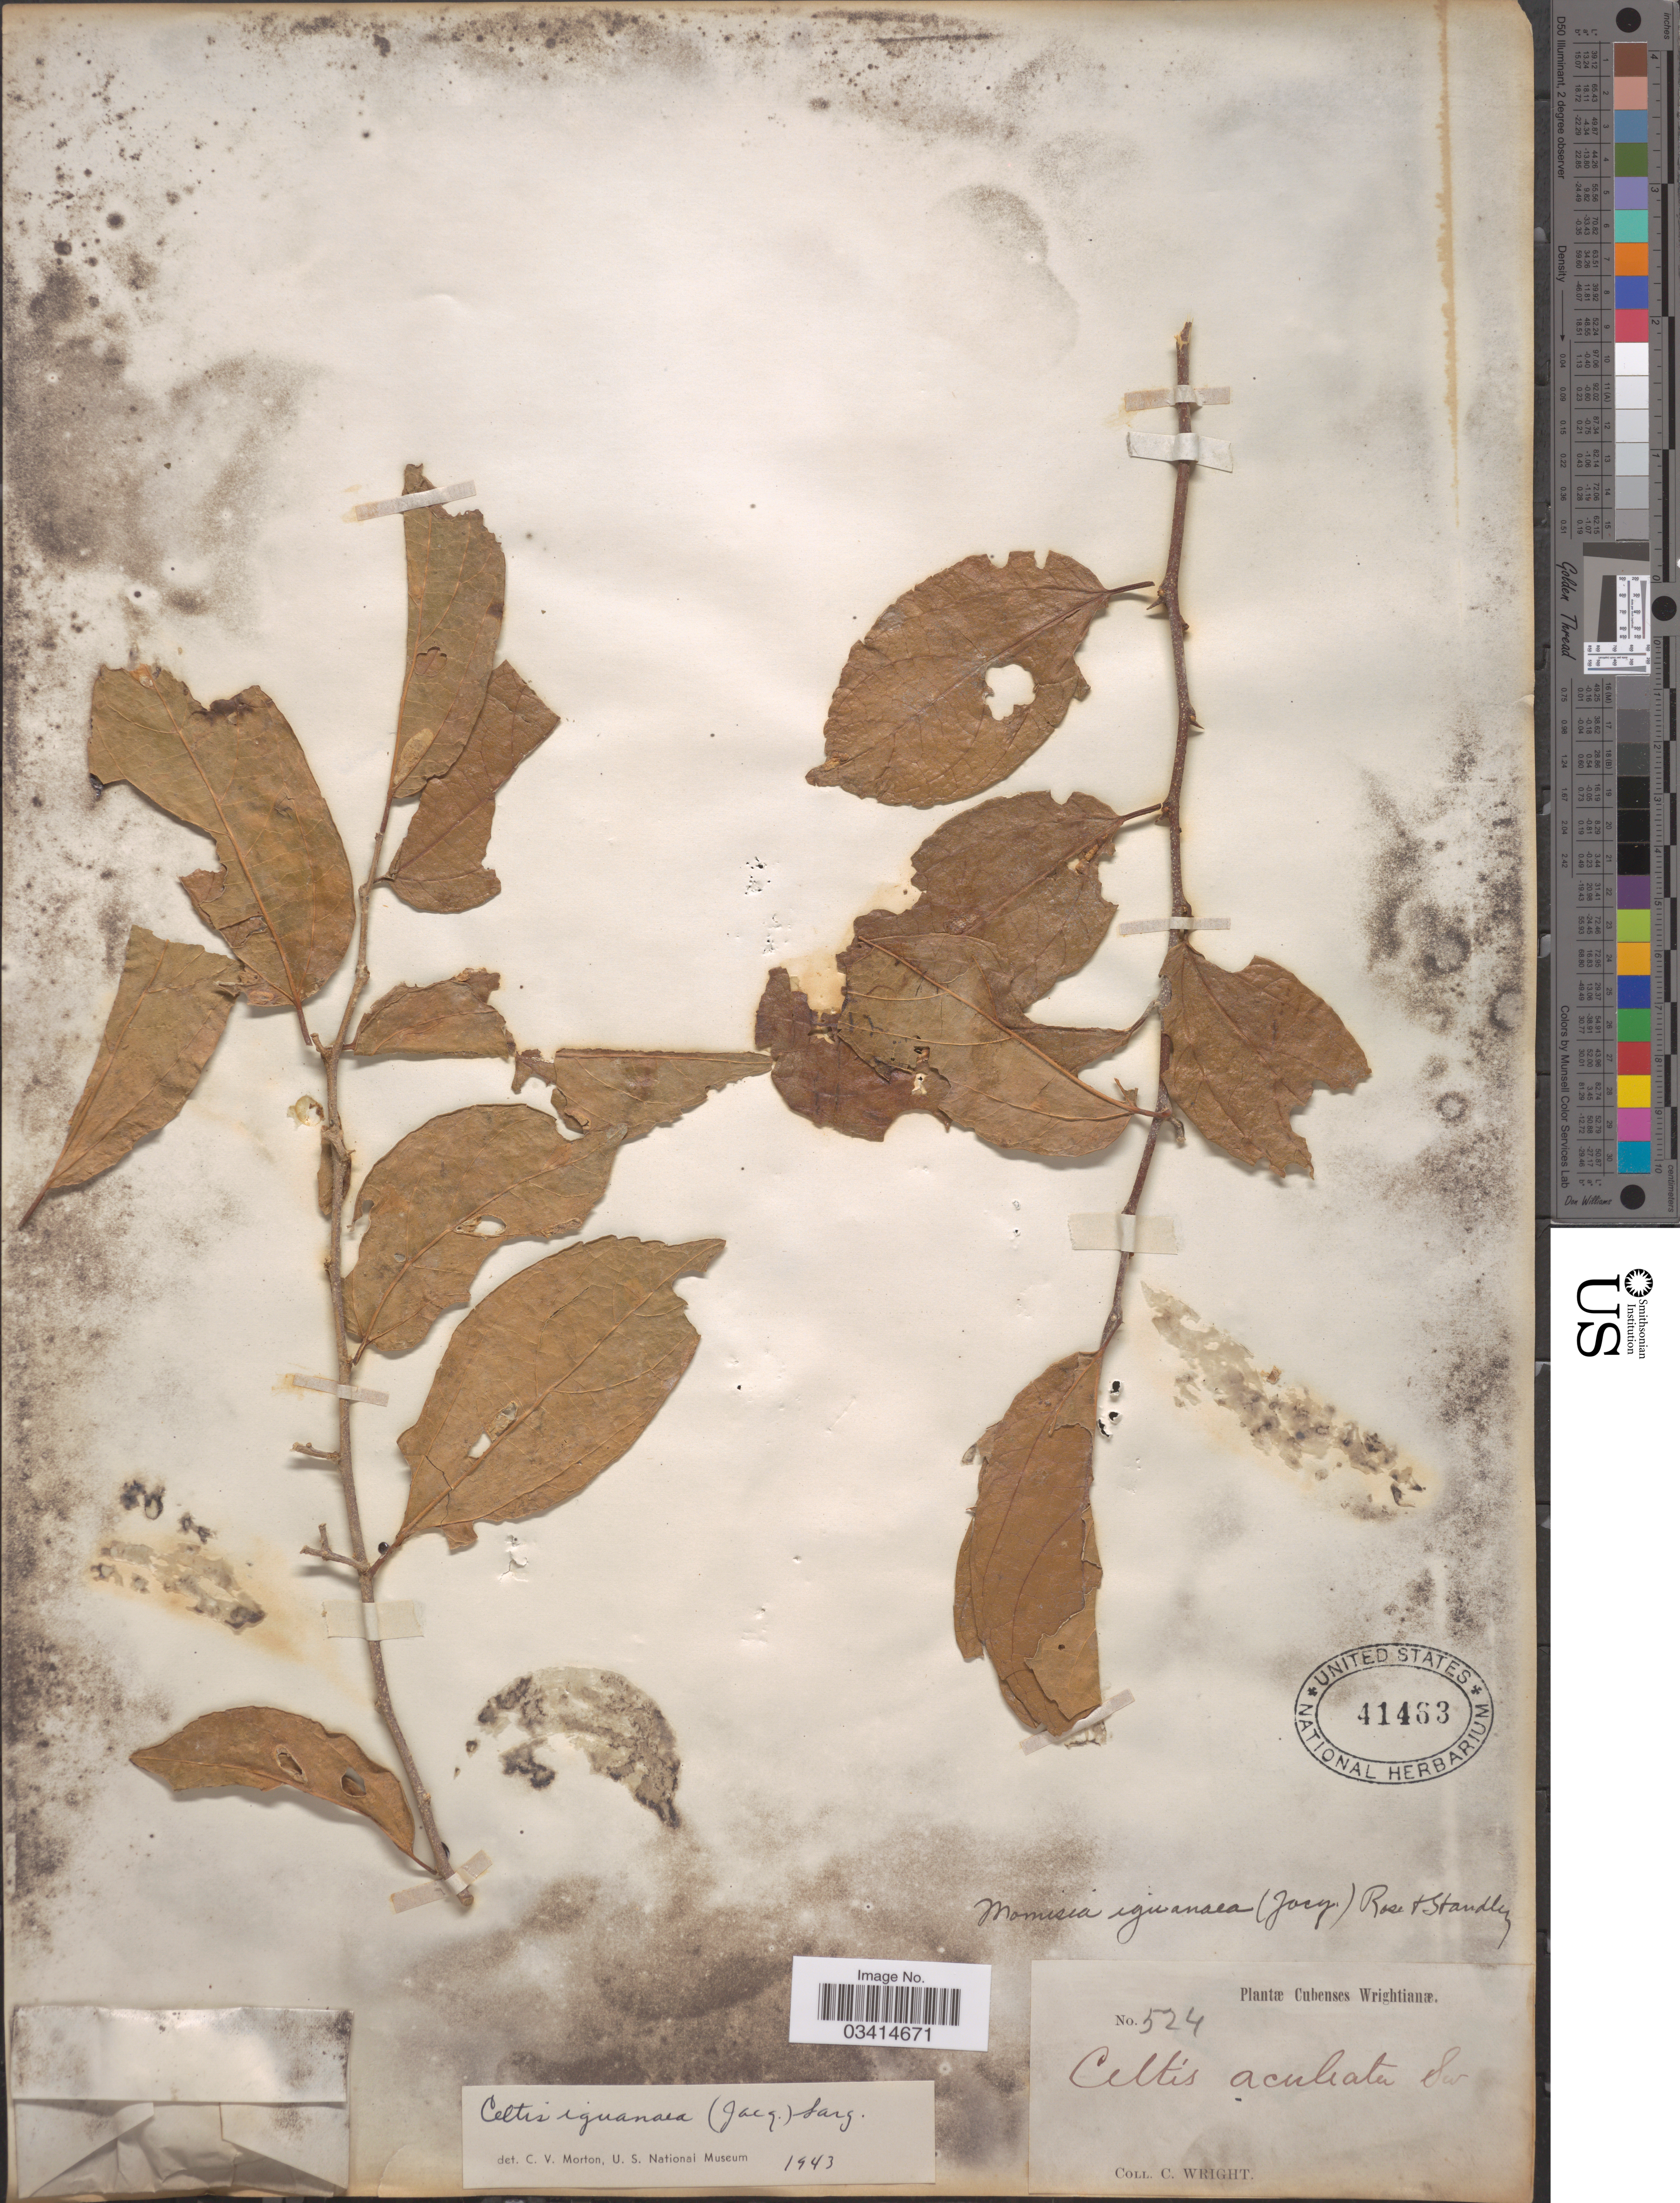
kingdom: Plantae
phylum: Tracheophyta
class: Magnoliopsida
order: Rosales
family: Cannabaceae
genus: Celtis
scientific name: Celtis iguanaea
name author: (Jacq.) Sarg.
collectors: C. Wright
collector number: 524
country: Cuba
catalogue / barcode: US 41463